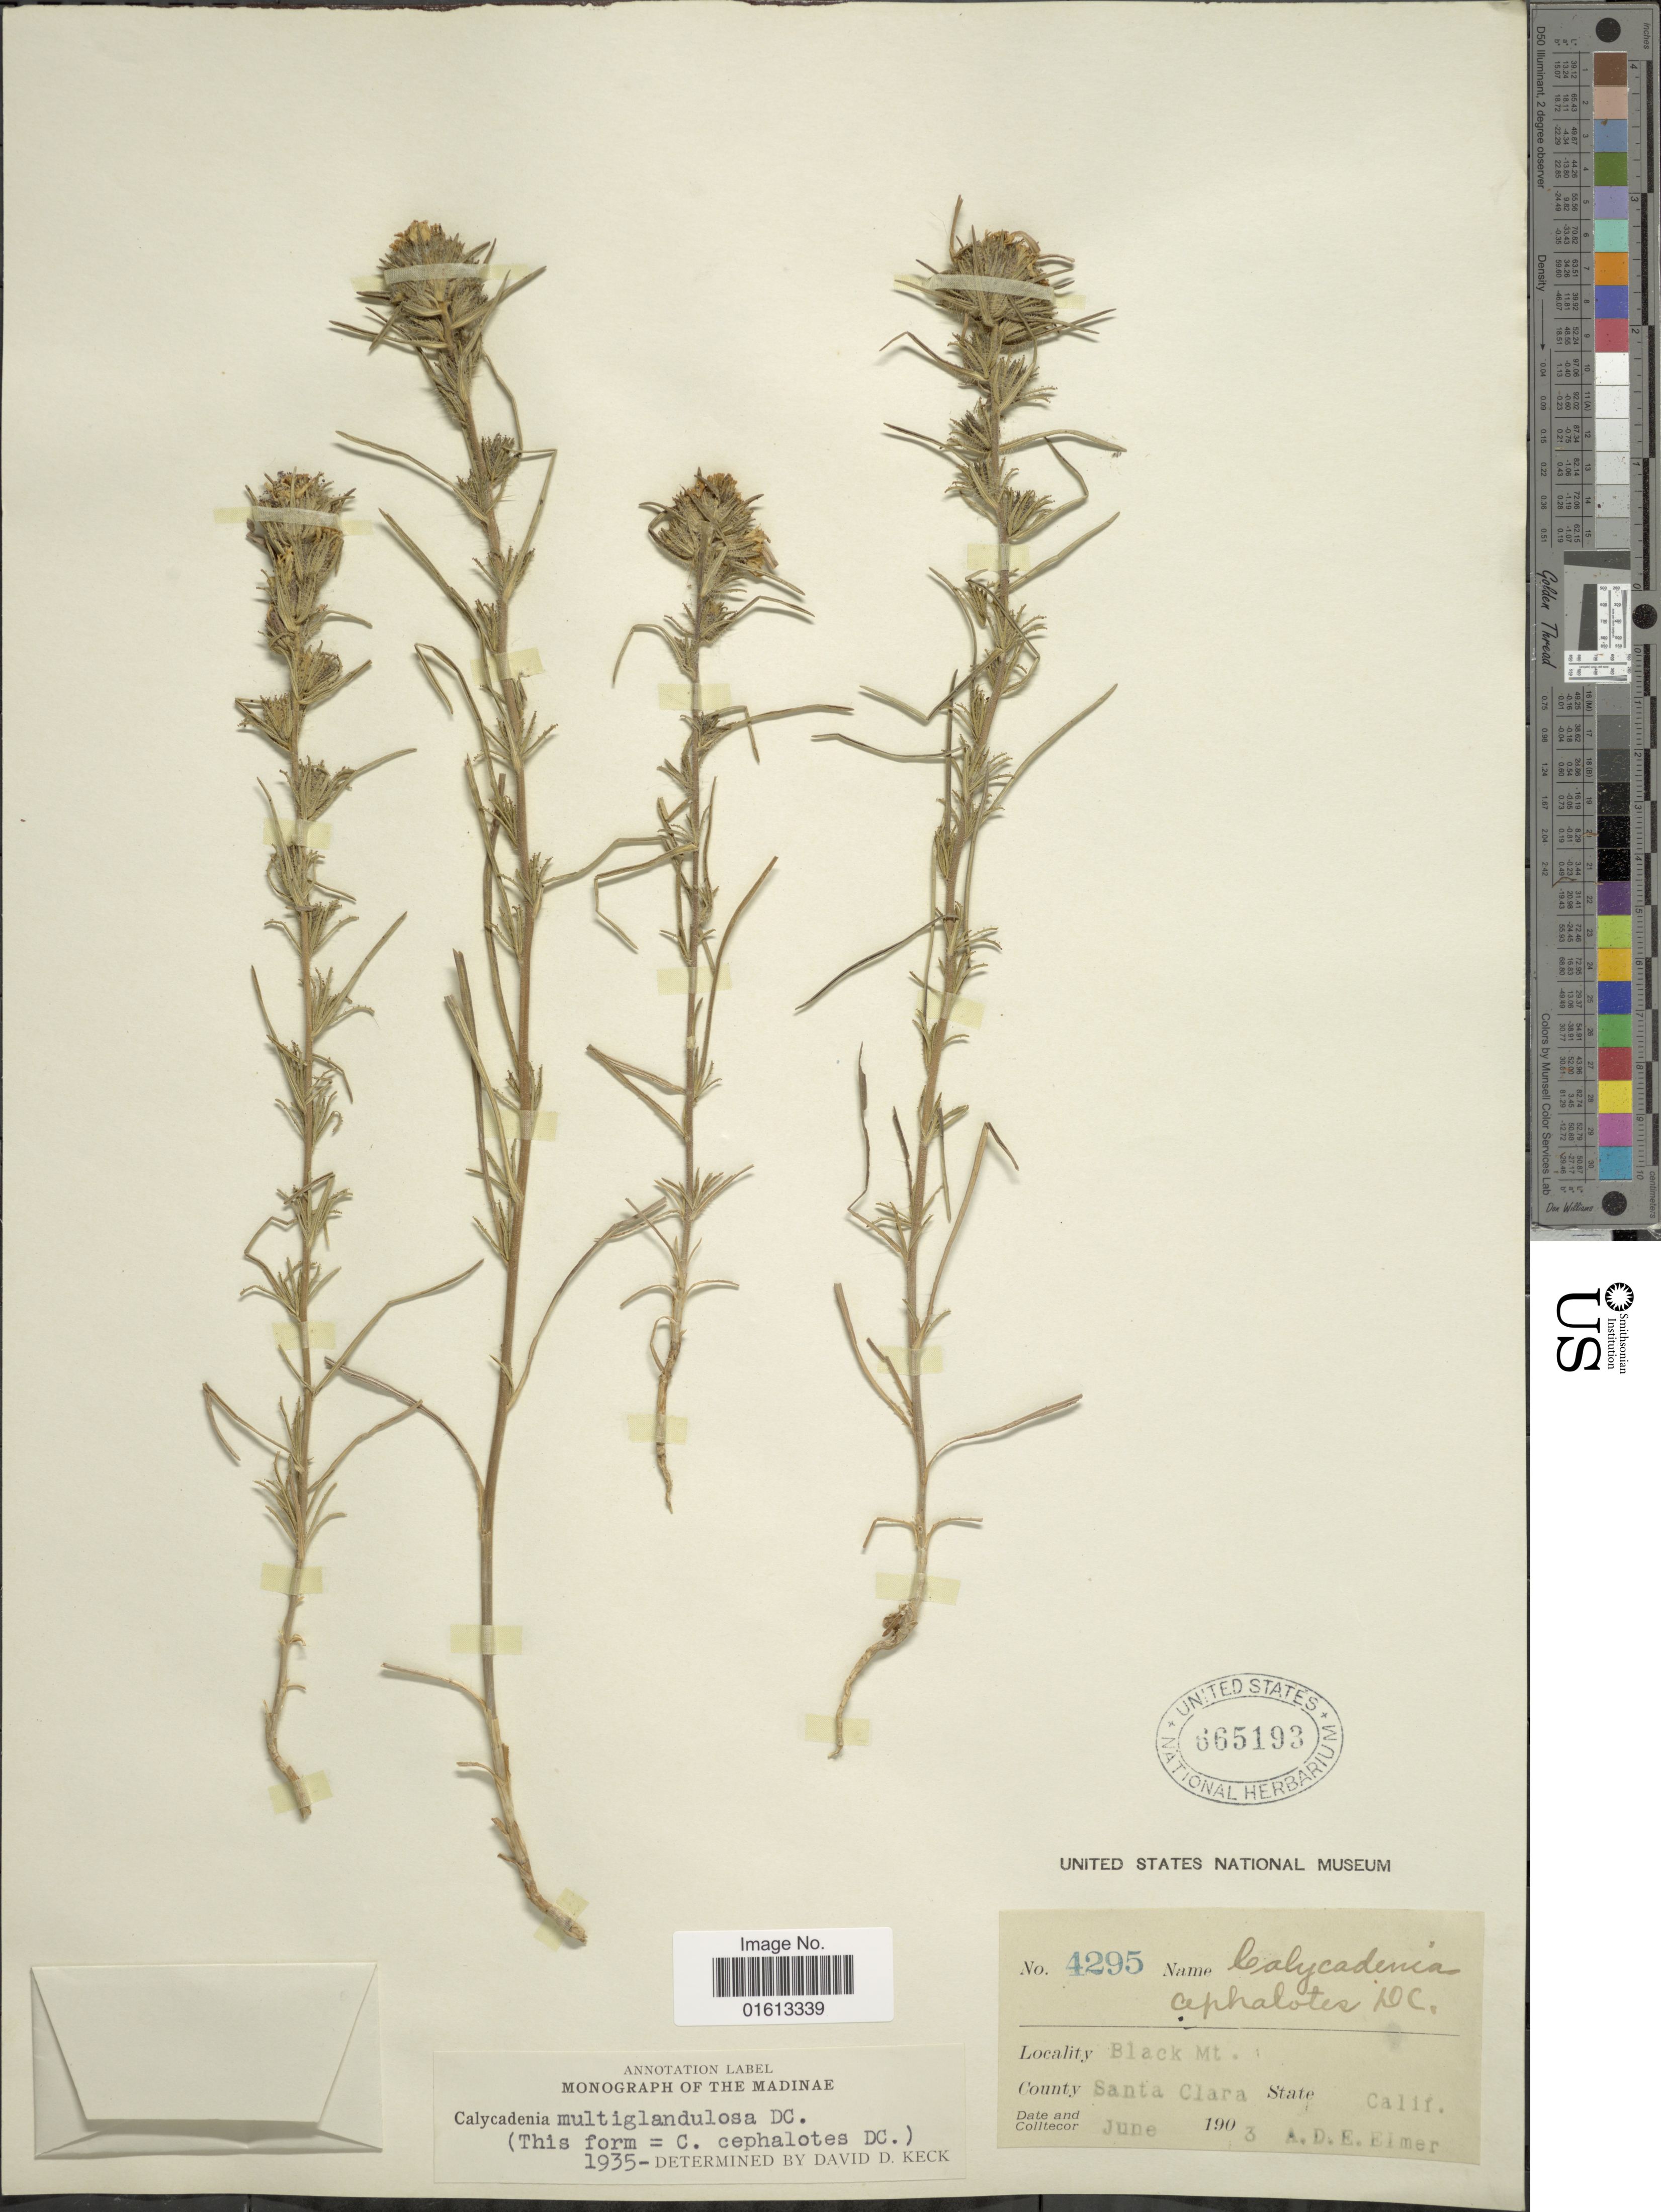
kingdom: Plantae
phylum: Tracheophyta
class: Magnoliopsida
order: Asterales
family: Asteraceae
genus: Calycadenia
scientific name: Calycadenia multiglandulosa subsp. cephalotes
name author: (DC.) D.D. Keck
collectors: A. D. E. Elmer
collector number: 4295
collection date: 1903-06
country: United States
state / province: California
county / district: Santa Clara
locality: Blak mt., County Santa Clara, State Calif.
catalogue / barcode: US 665193